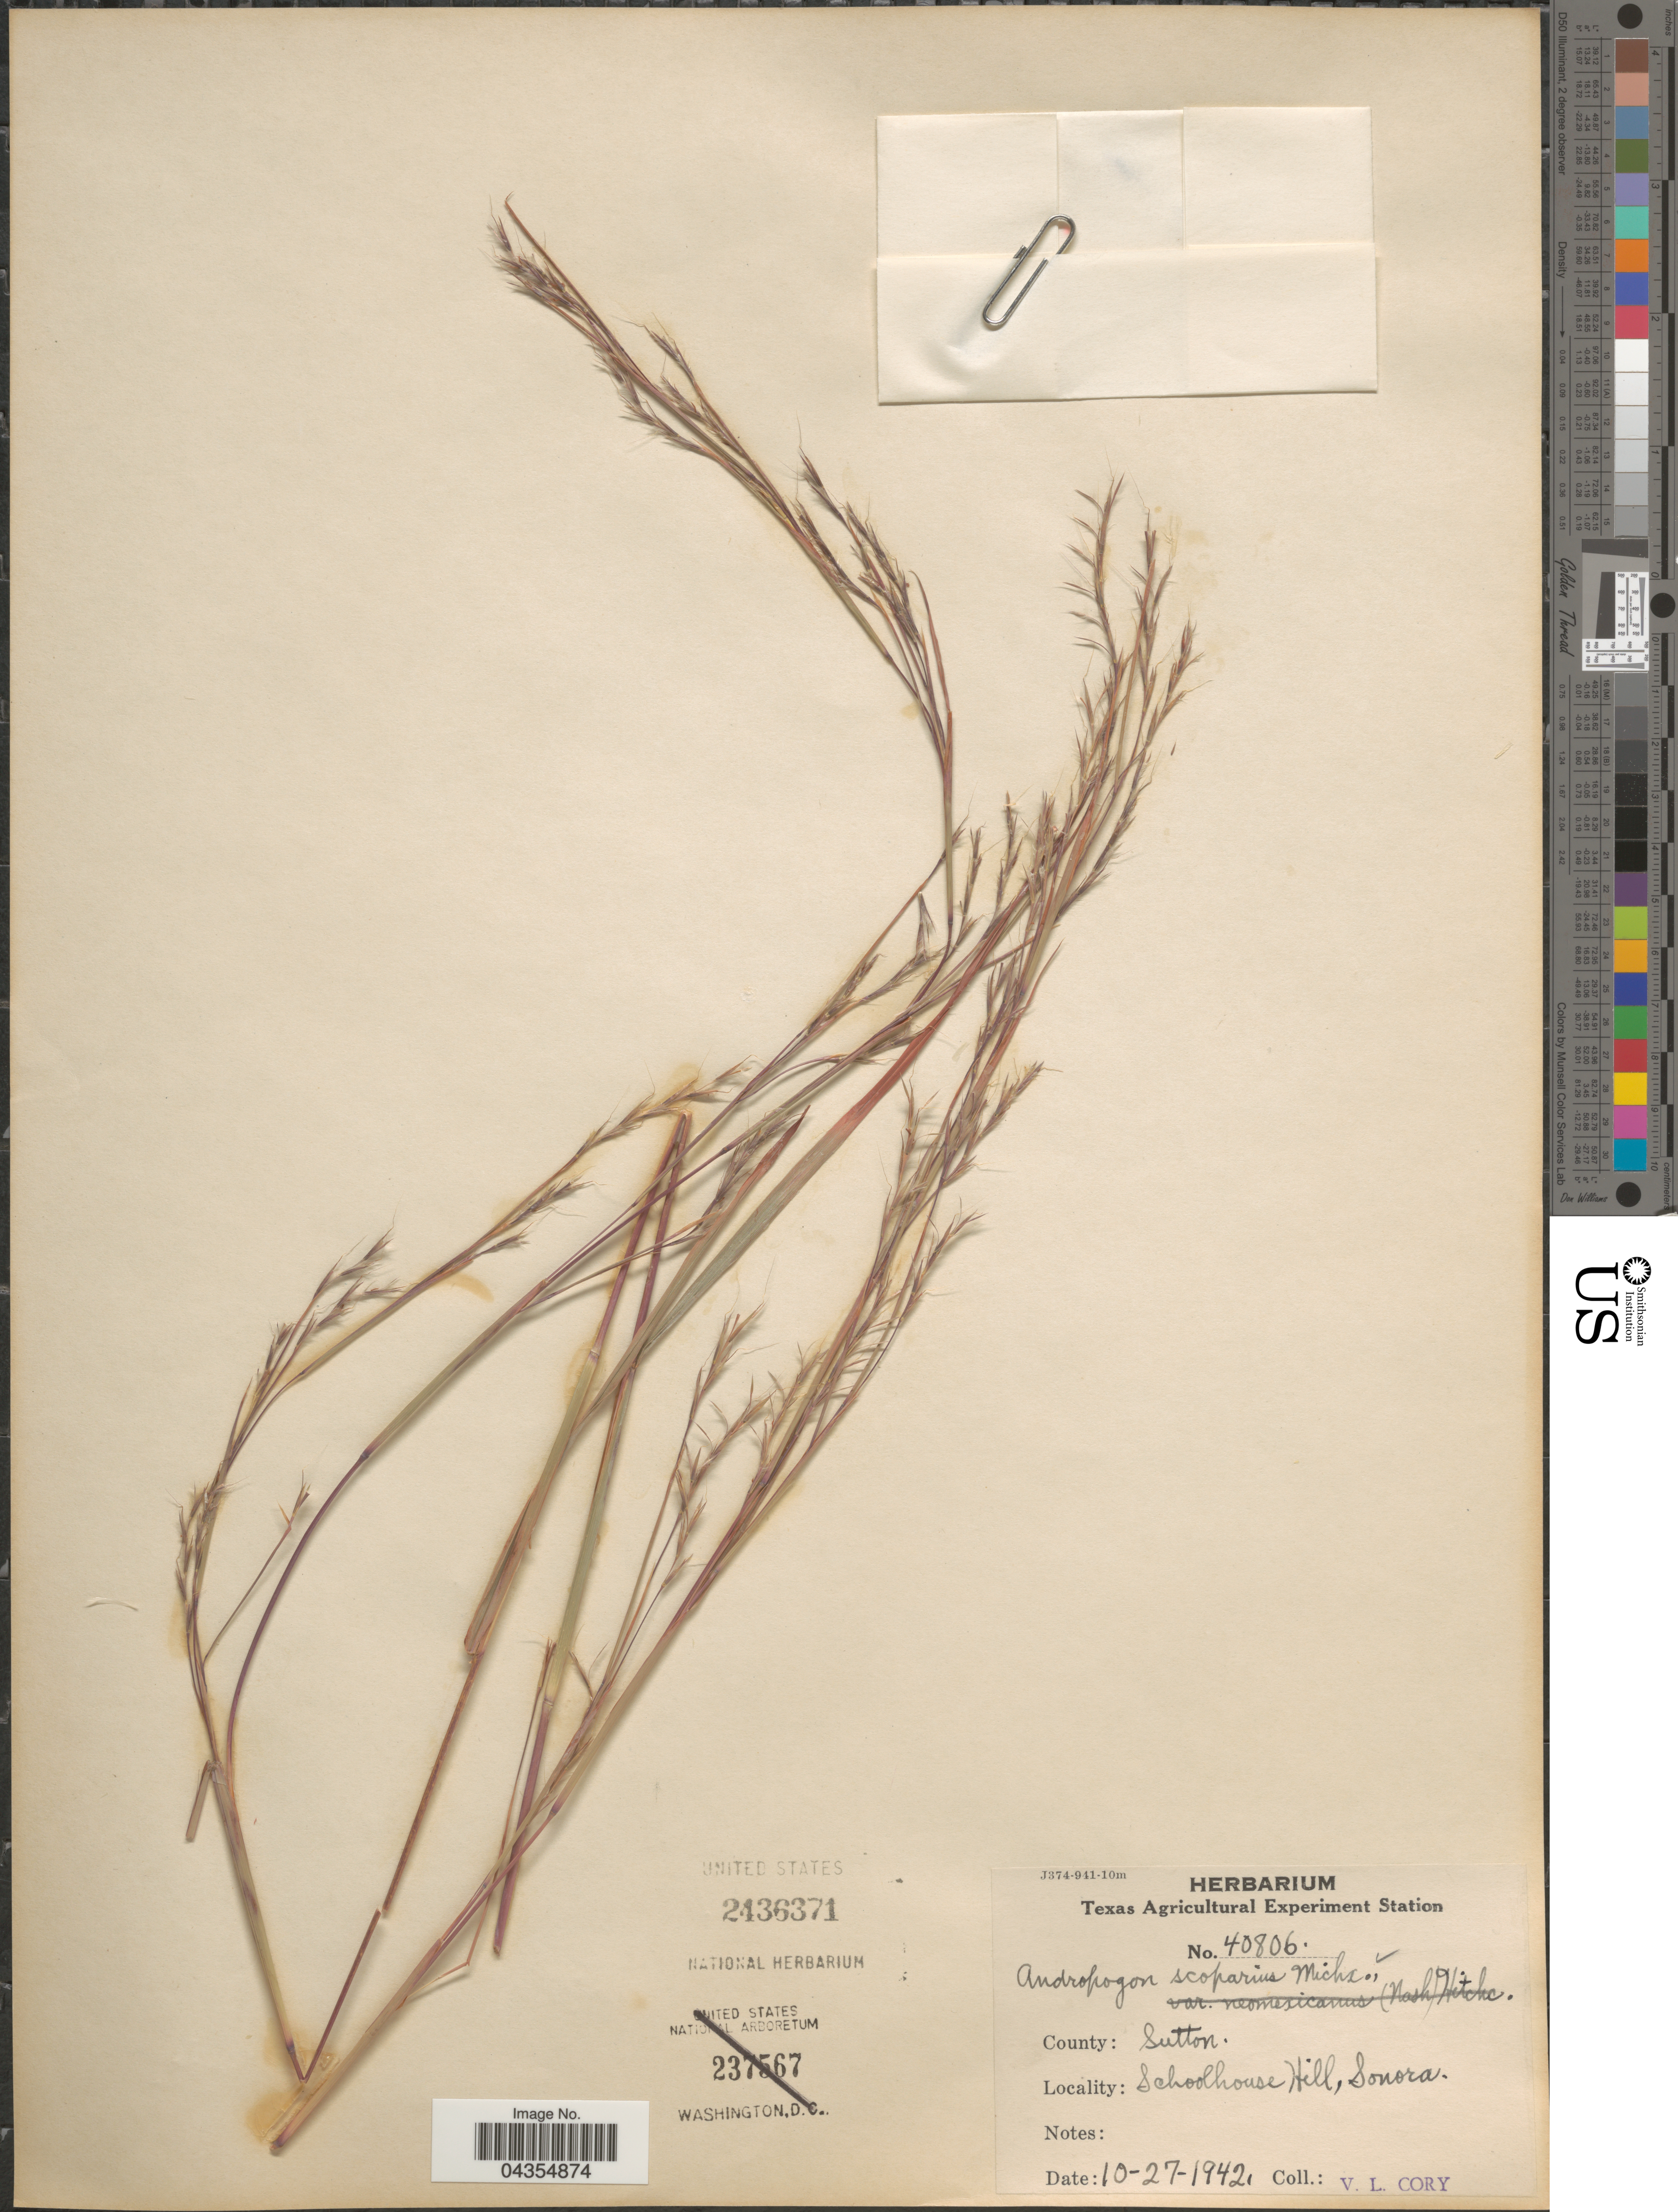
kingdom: Plantae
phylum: Tracheophyta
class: Liliopsida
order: Poales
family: Poaceae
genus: Schizachyrium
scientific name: Schizachyrium sanguineum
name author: (Retz.) Alston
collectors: V. Cory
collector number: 40806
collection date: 1942-10-27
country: United States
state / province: Texas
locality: County: Sutton. Schoolhouse Hill, Sonora.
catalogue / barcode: US 2436371